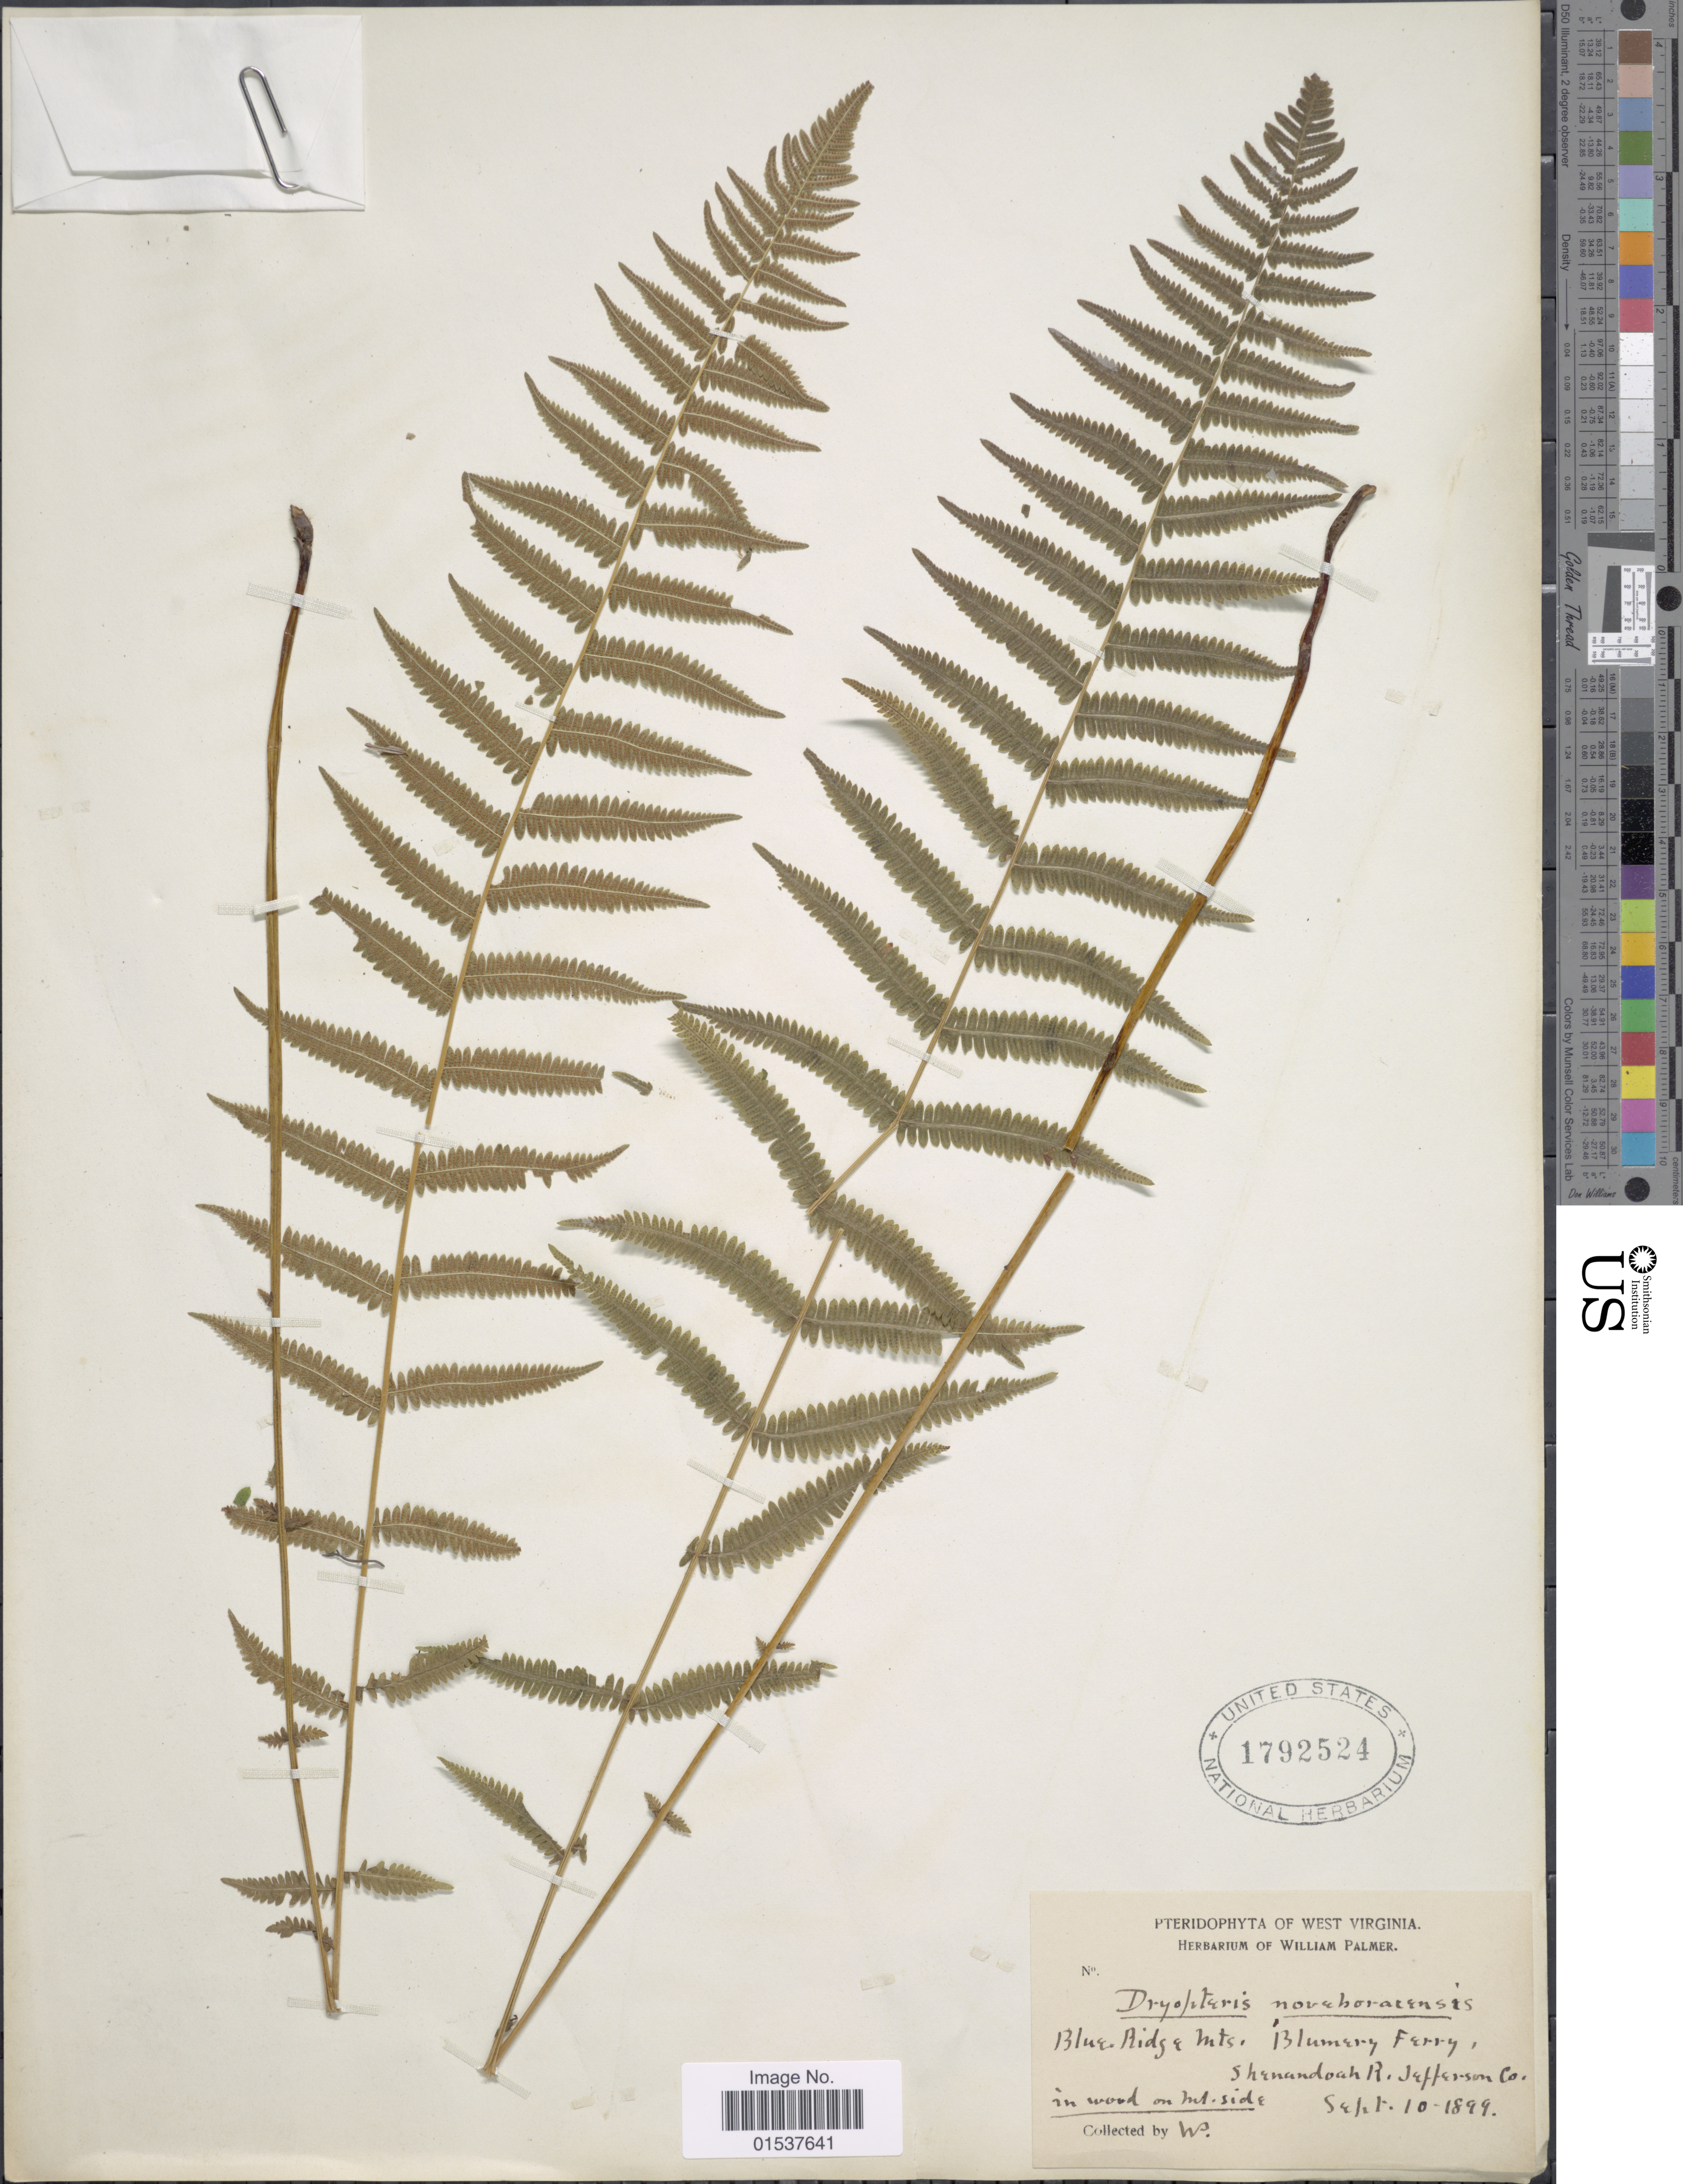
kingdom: Plantae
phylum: Tracheophyta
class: Polypodiopsida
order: Polypodiales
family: Thelypteridaceae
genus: Parathelypteris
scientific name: Parathelypteris noveboracensis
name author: (L.) Ching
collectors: W. Palmer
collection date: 1899-09-10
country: United States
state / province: West Virginia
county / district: Jefferson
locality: Blue ridge Mts., Blumery ferry, Shenandoah R., Jefferson Co.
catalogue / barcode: US 1792524